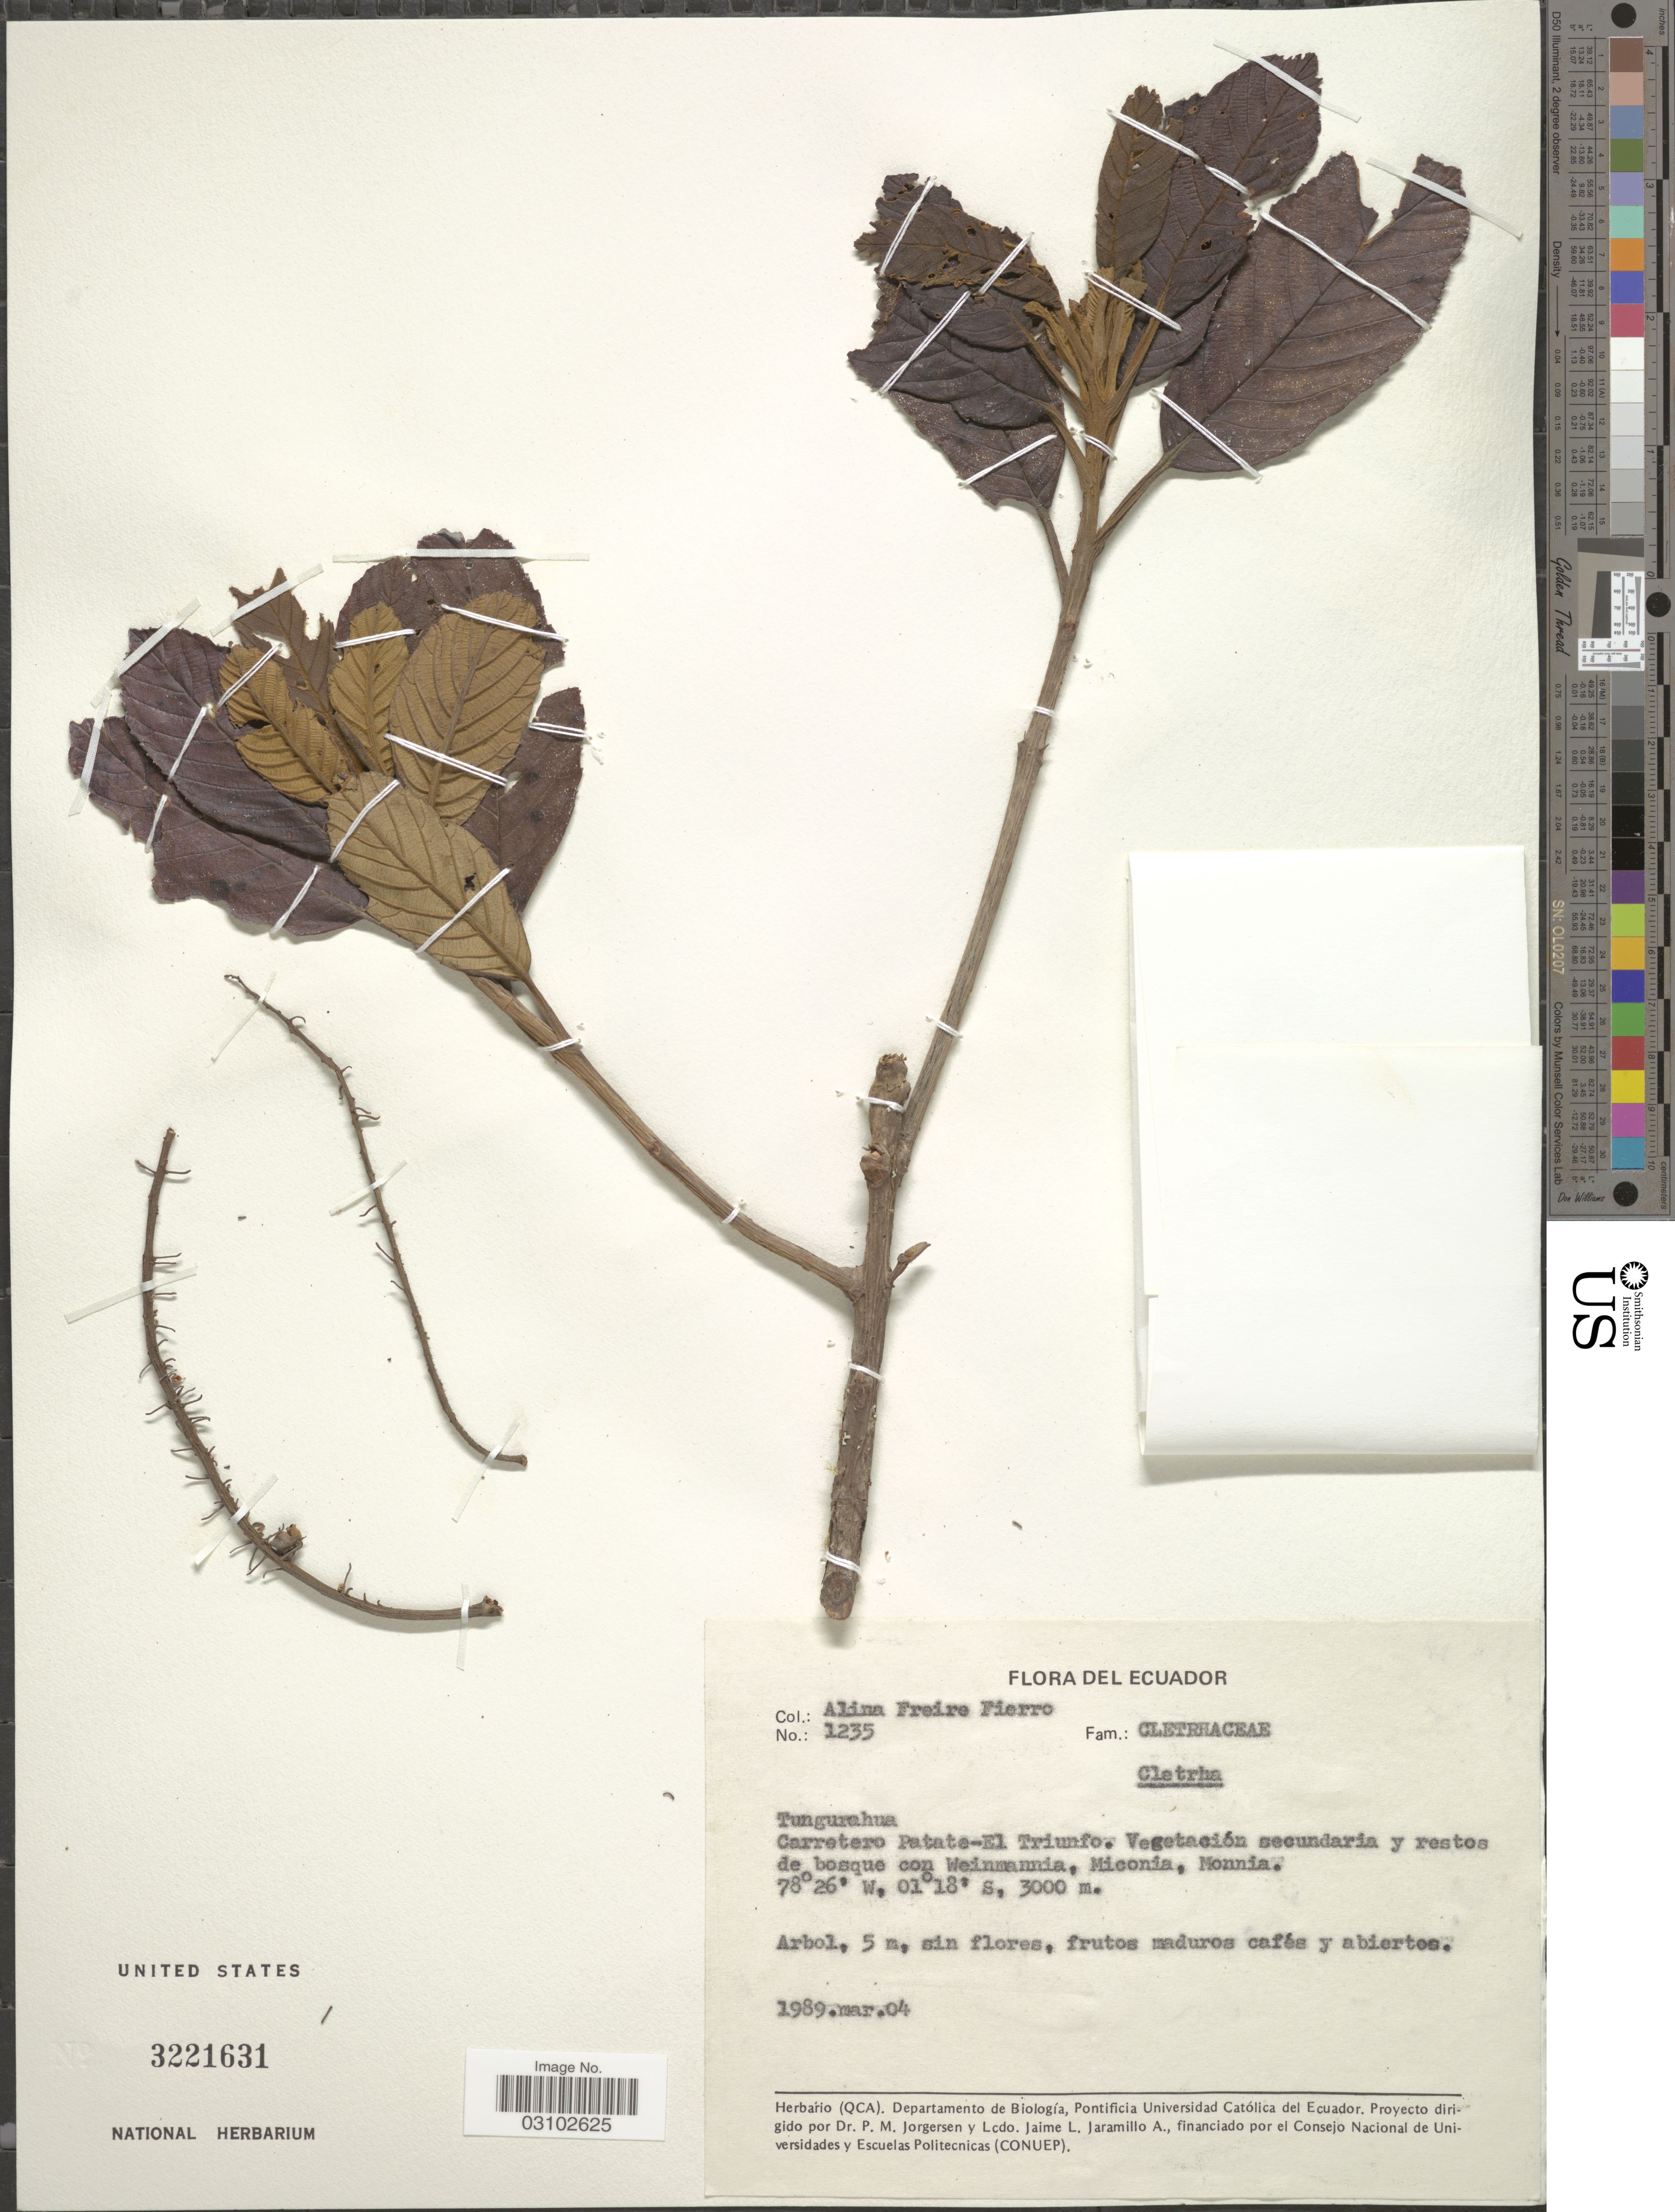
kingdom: Plantae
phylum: Tracheophyta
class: Magnoliopsida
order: Ericales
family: Clethraceae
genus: Clethra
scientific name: Clethra sp.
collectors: A. Freire-Fierro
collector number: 1235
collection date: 1989-03-04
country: Ecuador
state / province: Tungurahua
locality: Carretero Patate-El Truinfo.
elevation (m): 3000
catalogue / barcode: US 3221631